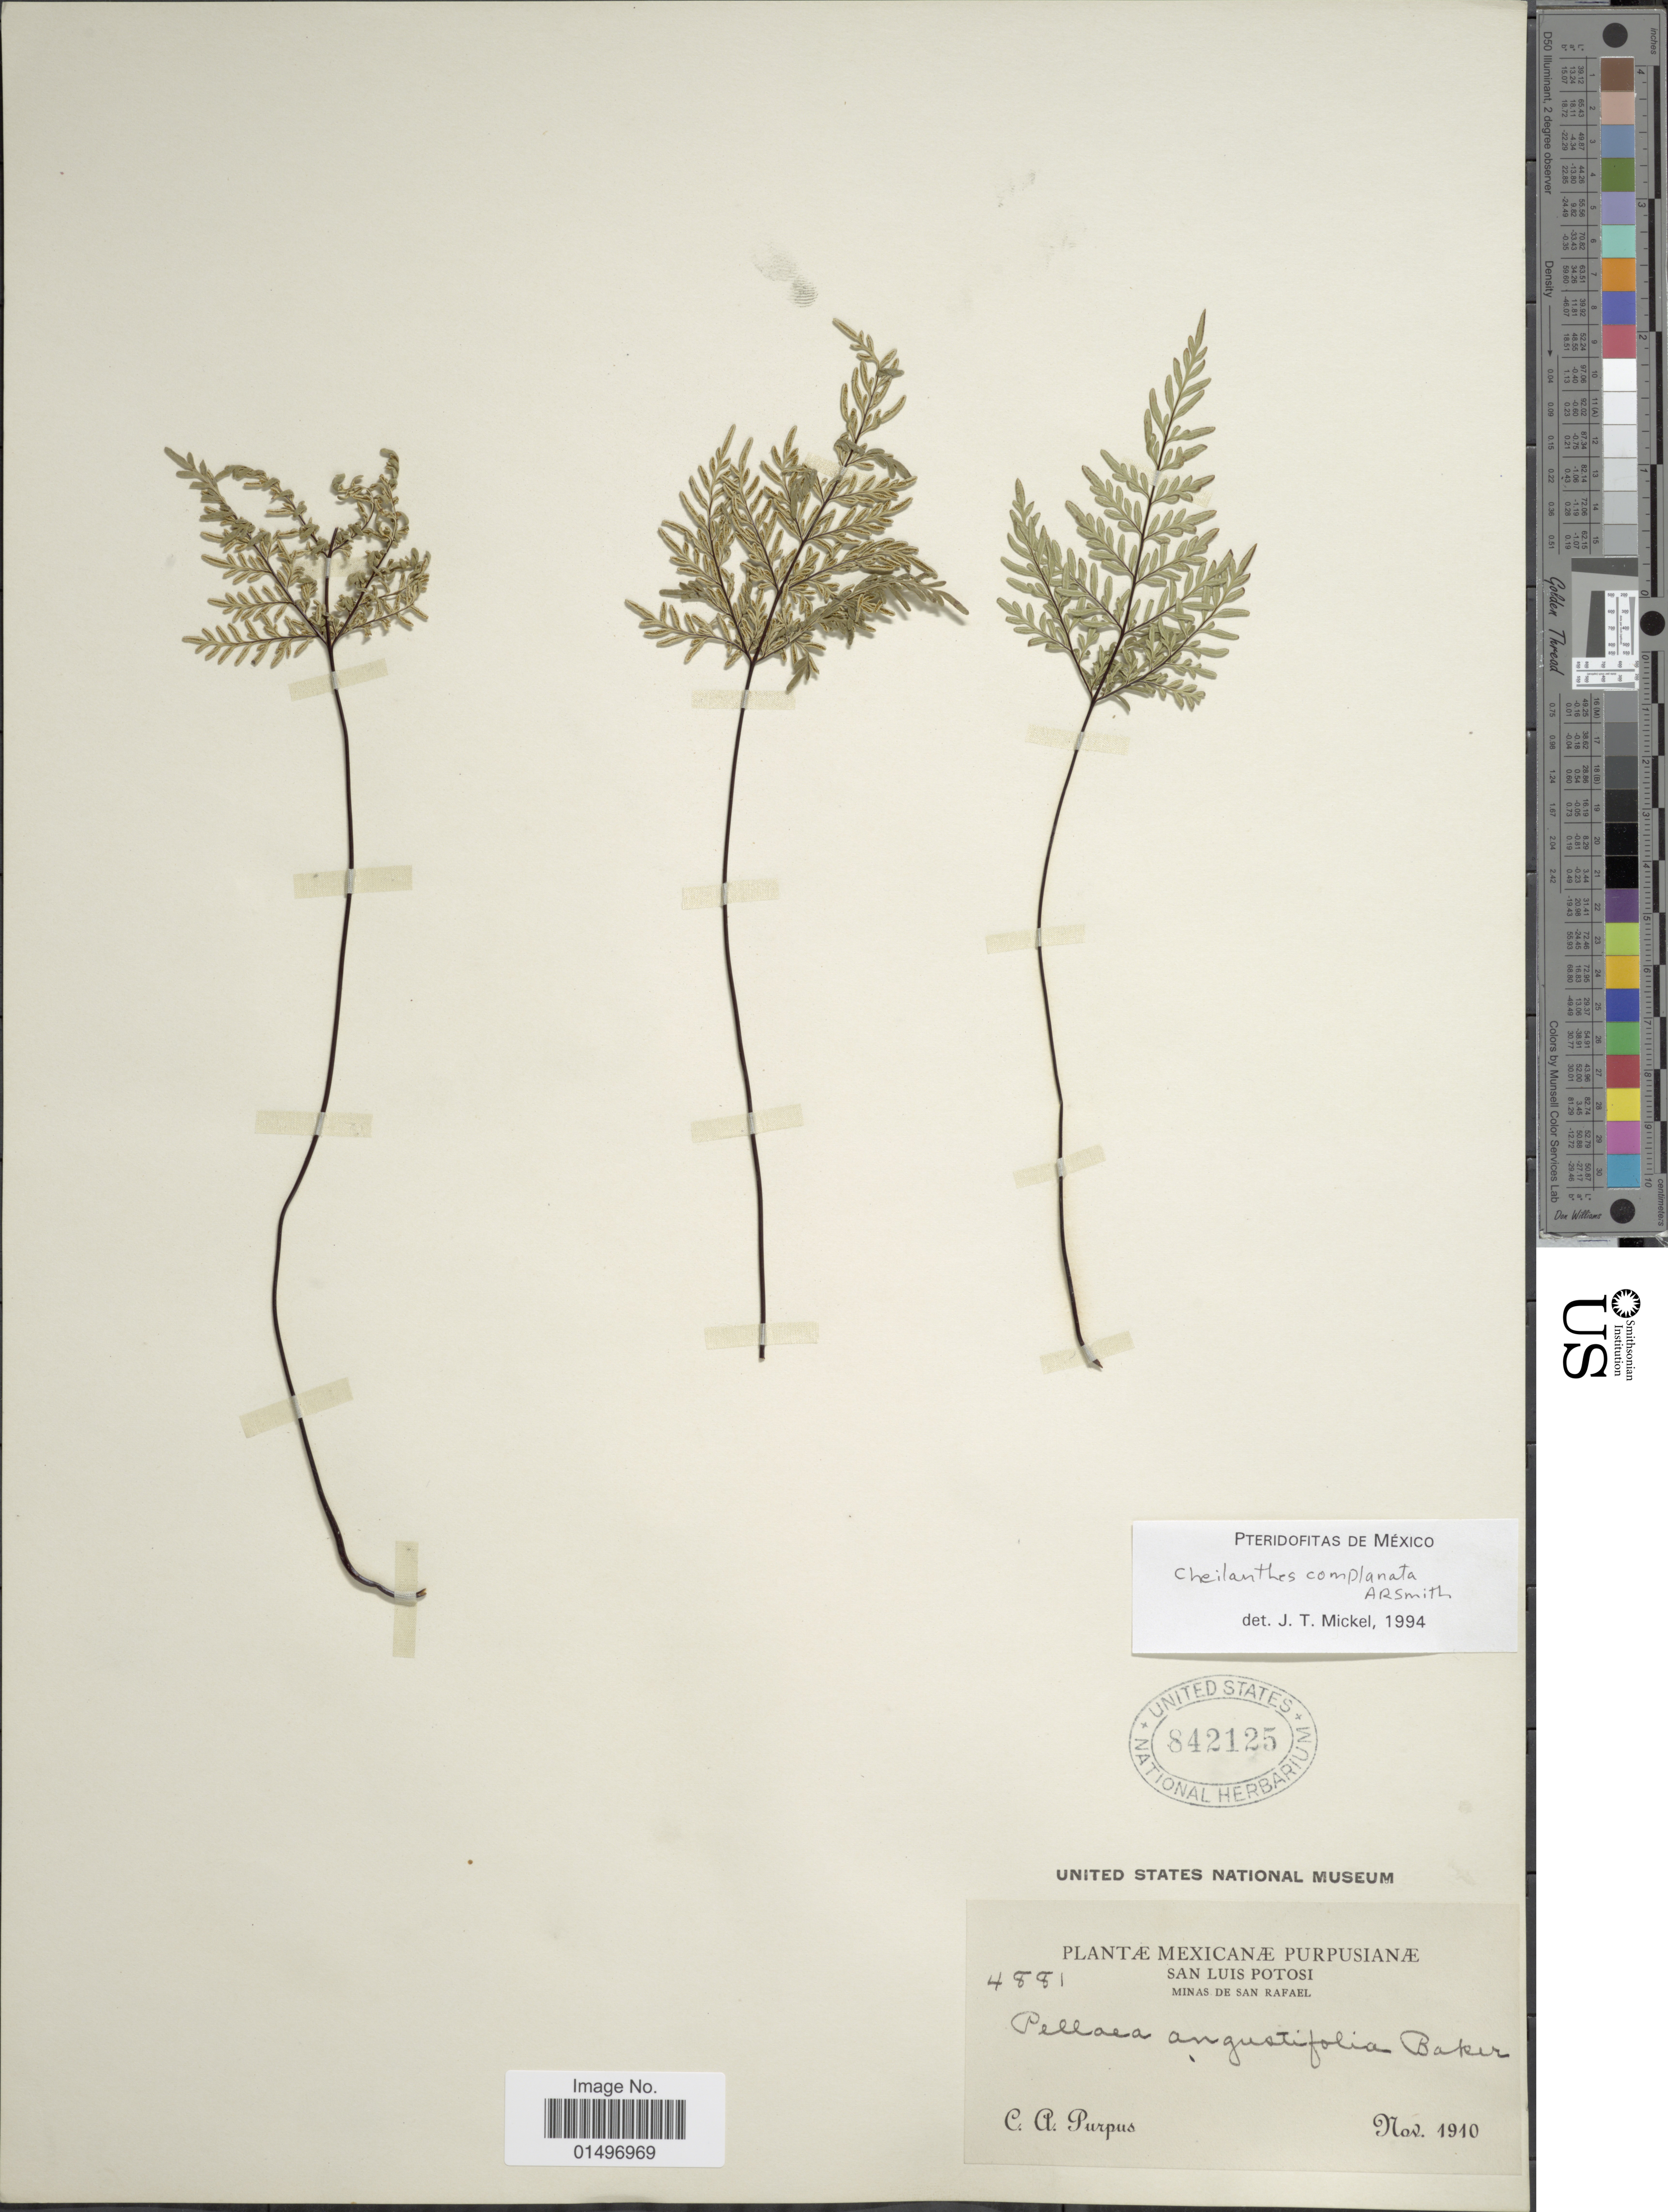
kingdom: Plantae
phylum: Tracheophyta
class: Polypodiopsida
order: Polypodiales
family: Pteridaceae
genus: Gaga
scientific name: Gaga complanata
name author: (A.R. Sm.) Fay W. Li & Windham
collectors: C. A. Purpus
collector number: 4881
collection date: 1910-11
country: Mexico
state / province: San Luis Potosí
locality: Mexicanae Purpusianae, Minas de San Rafael.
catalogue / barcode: US 842125